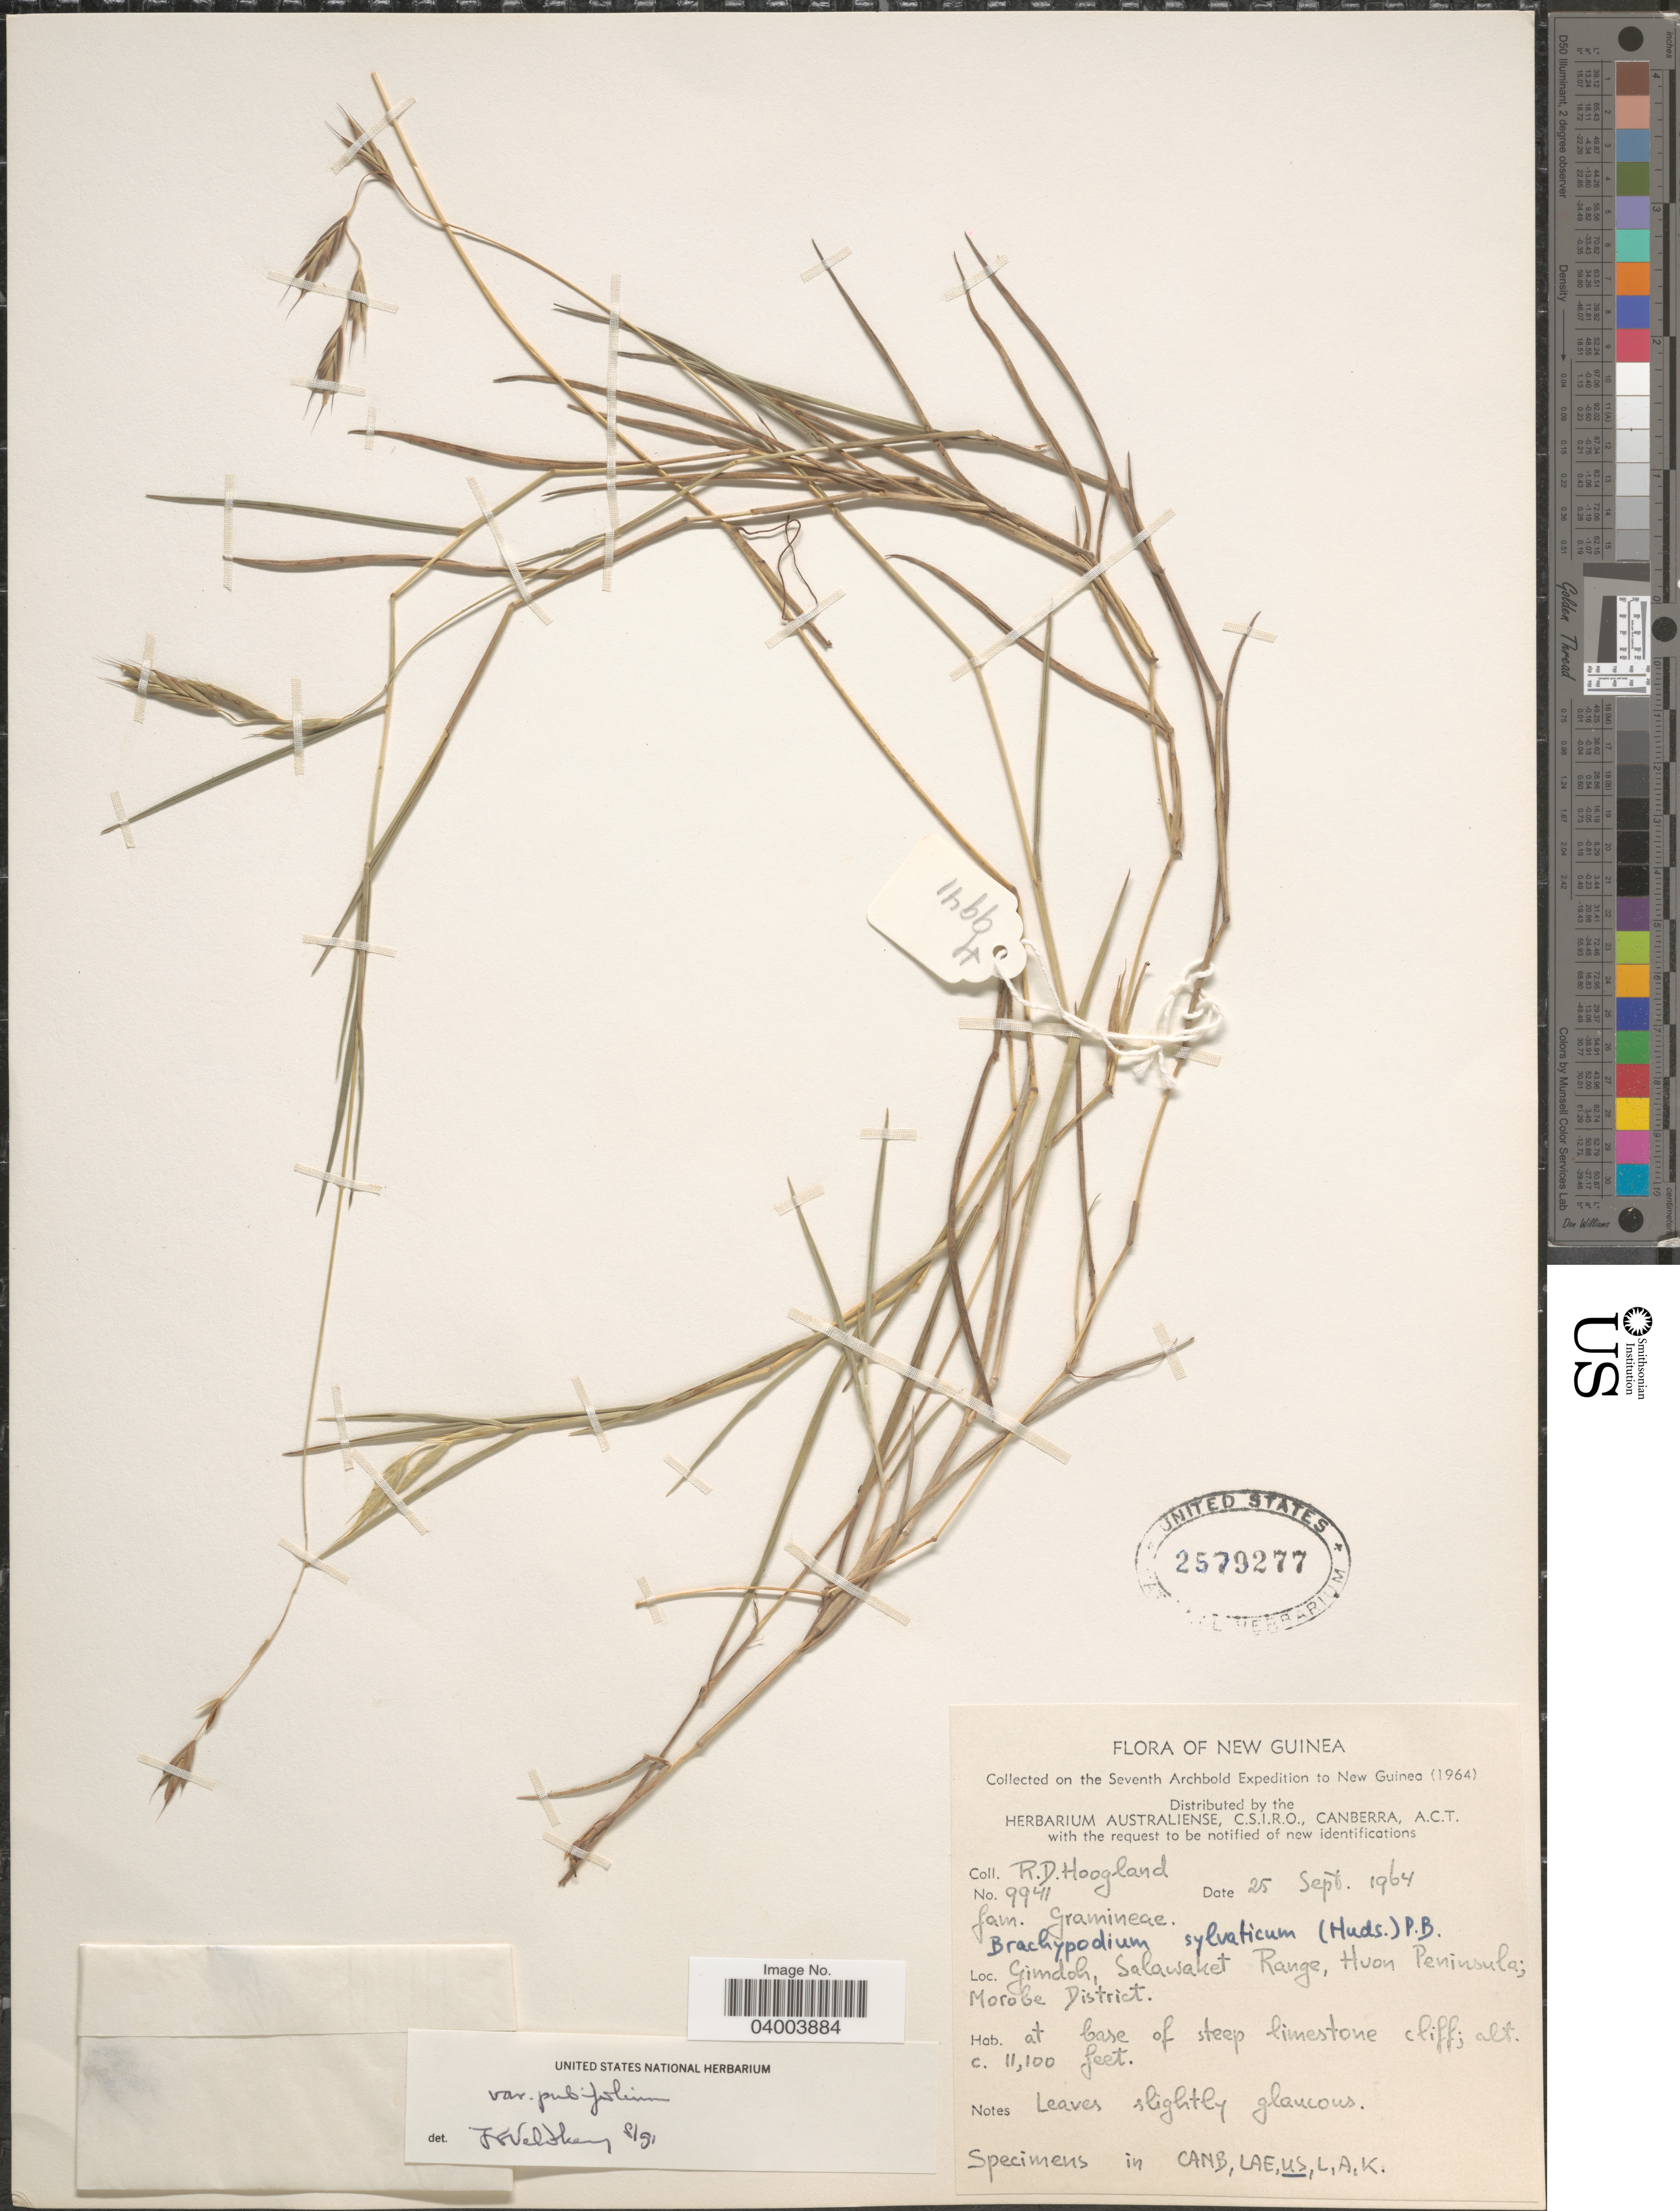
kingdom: Plantae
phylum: Tracheophyta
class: Liliopsida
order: Poales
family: Poaceae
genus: Brachypodium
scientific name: Brachypodium sylvaticum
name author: (Huds.) P. Beauv.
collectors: R. D. Hoogland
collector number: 9941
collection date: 1964-09-25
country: Papua New Guinea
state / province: Morobe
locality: New Guinea. Gimdoh, Salawaket Range, Huon Peninsula; Morobe District.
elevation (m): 3383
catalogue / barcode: US 2579277